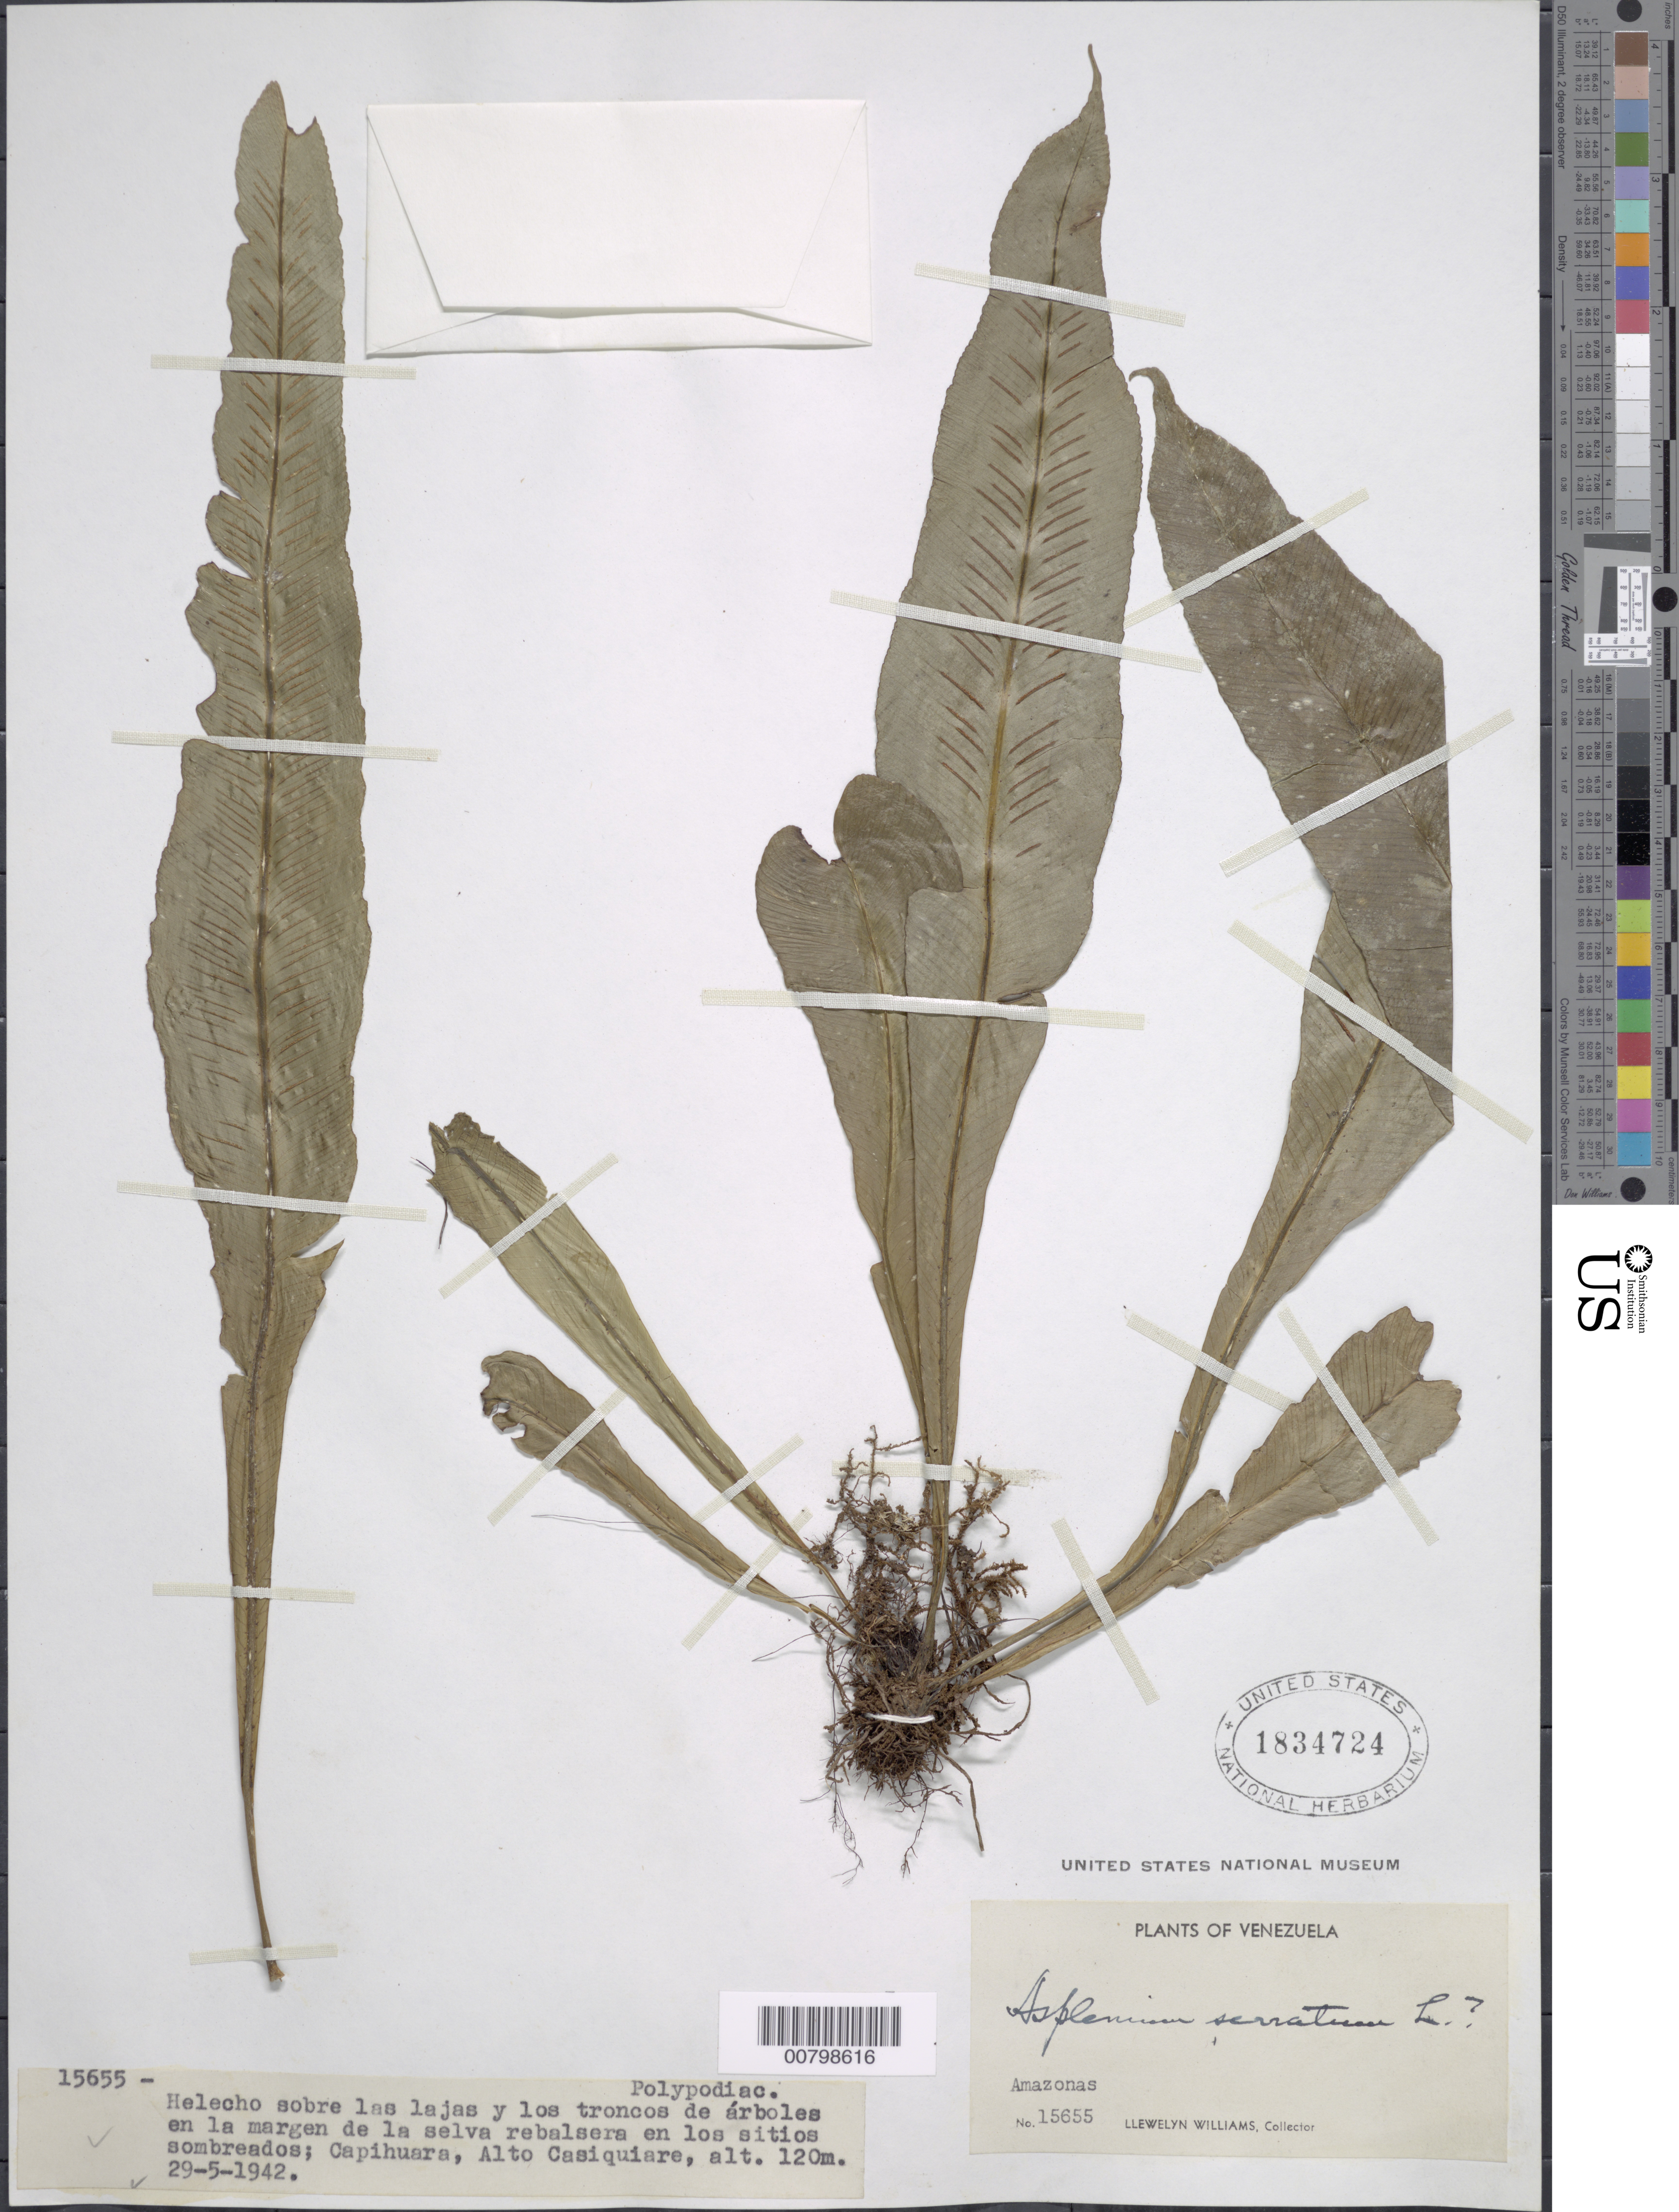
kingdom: Plantae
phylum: Tracheophyta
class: Polypodiopsida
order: Polypodiales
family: Aspleniaceae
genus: Asplenium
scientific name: Asplenium serratum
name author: L.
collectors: Ll. Williams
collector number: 15655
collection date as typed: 29-May-42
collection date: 1942-05-29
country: Venezuela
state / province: Amazonas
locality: Capihuara, Alto Casiquiare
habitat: Sobre las lajas y los troncos de arboles en la margen de la selva rebalsera en los sitios sombreados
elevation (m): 120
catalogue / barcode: US 1834724